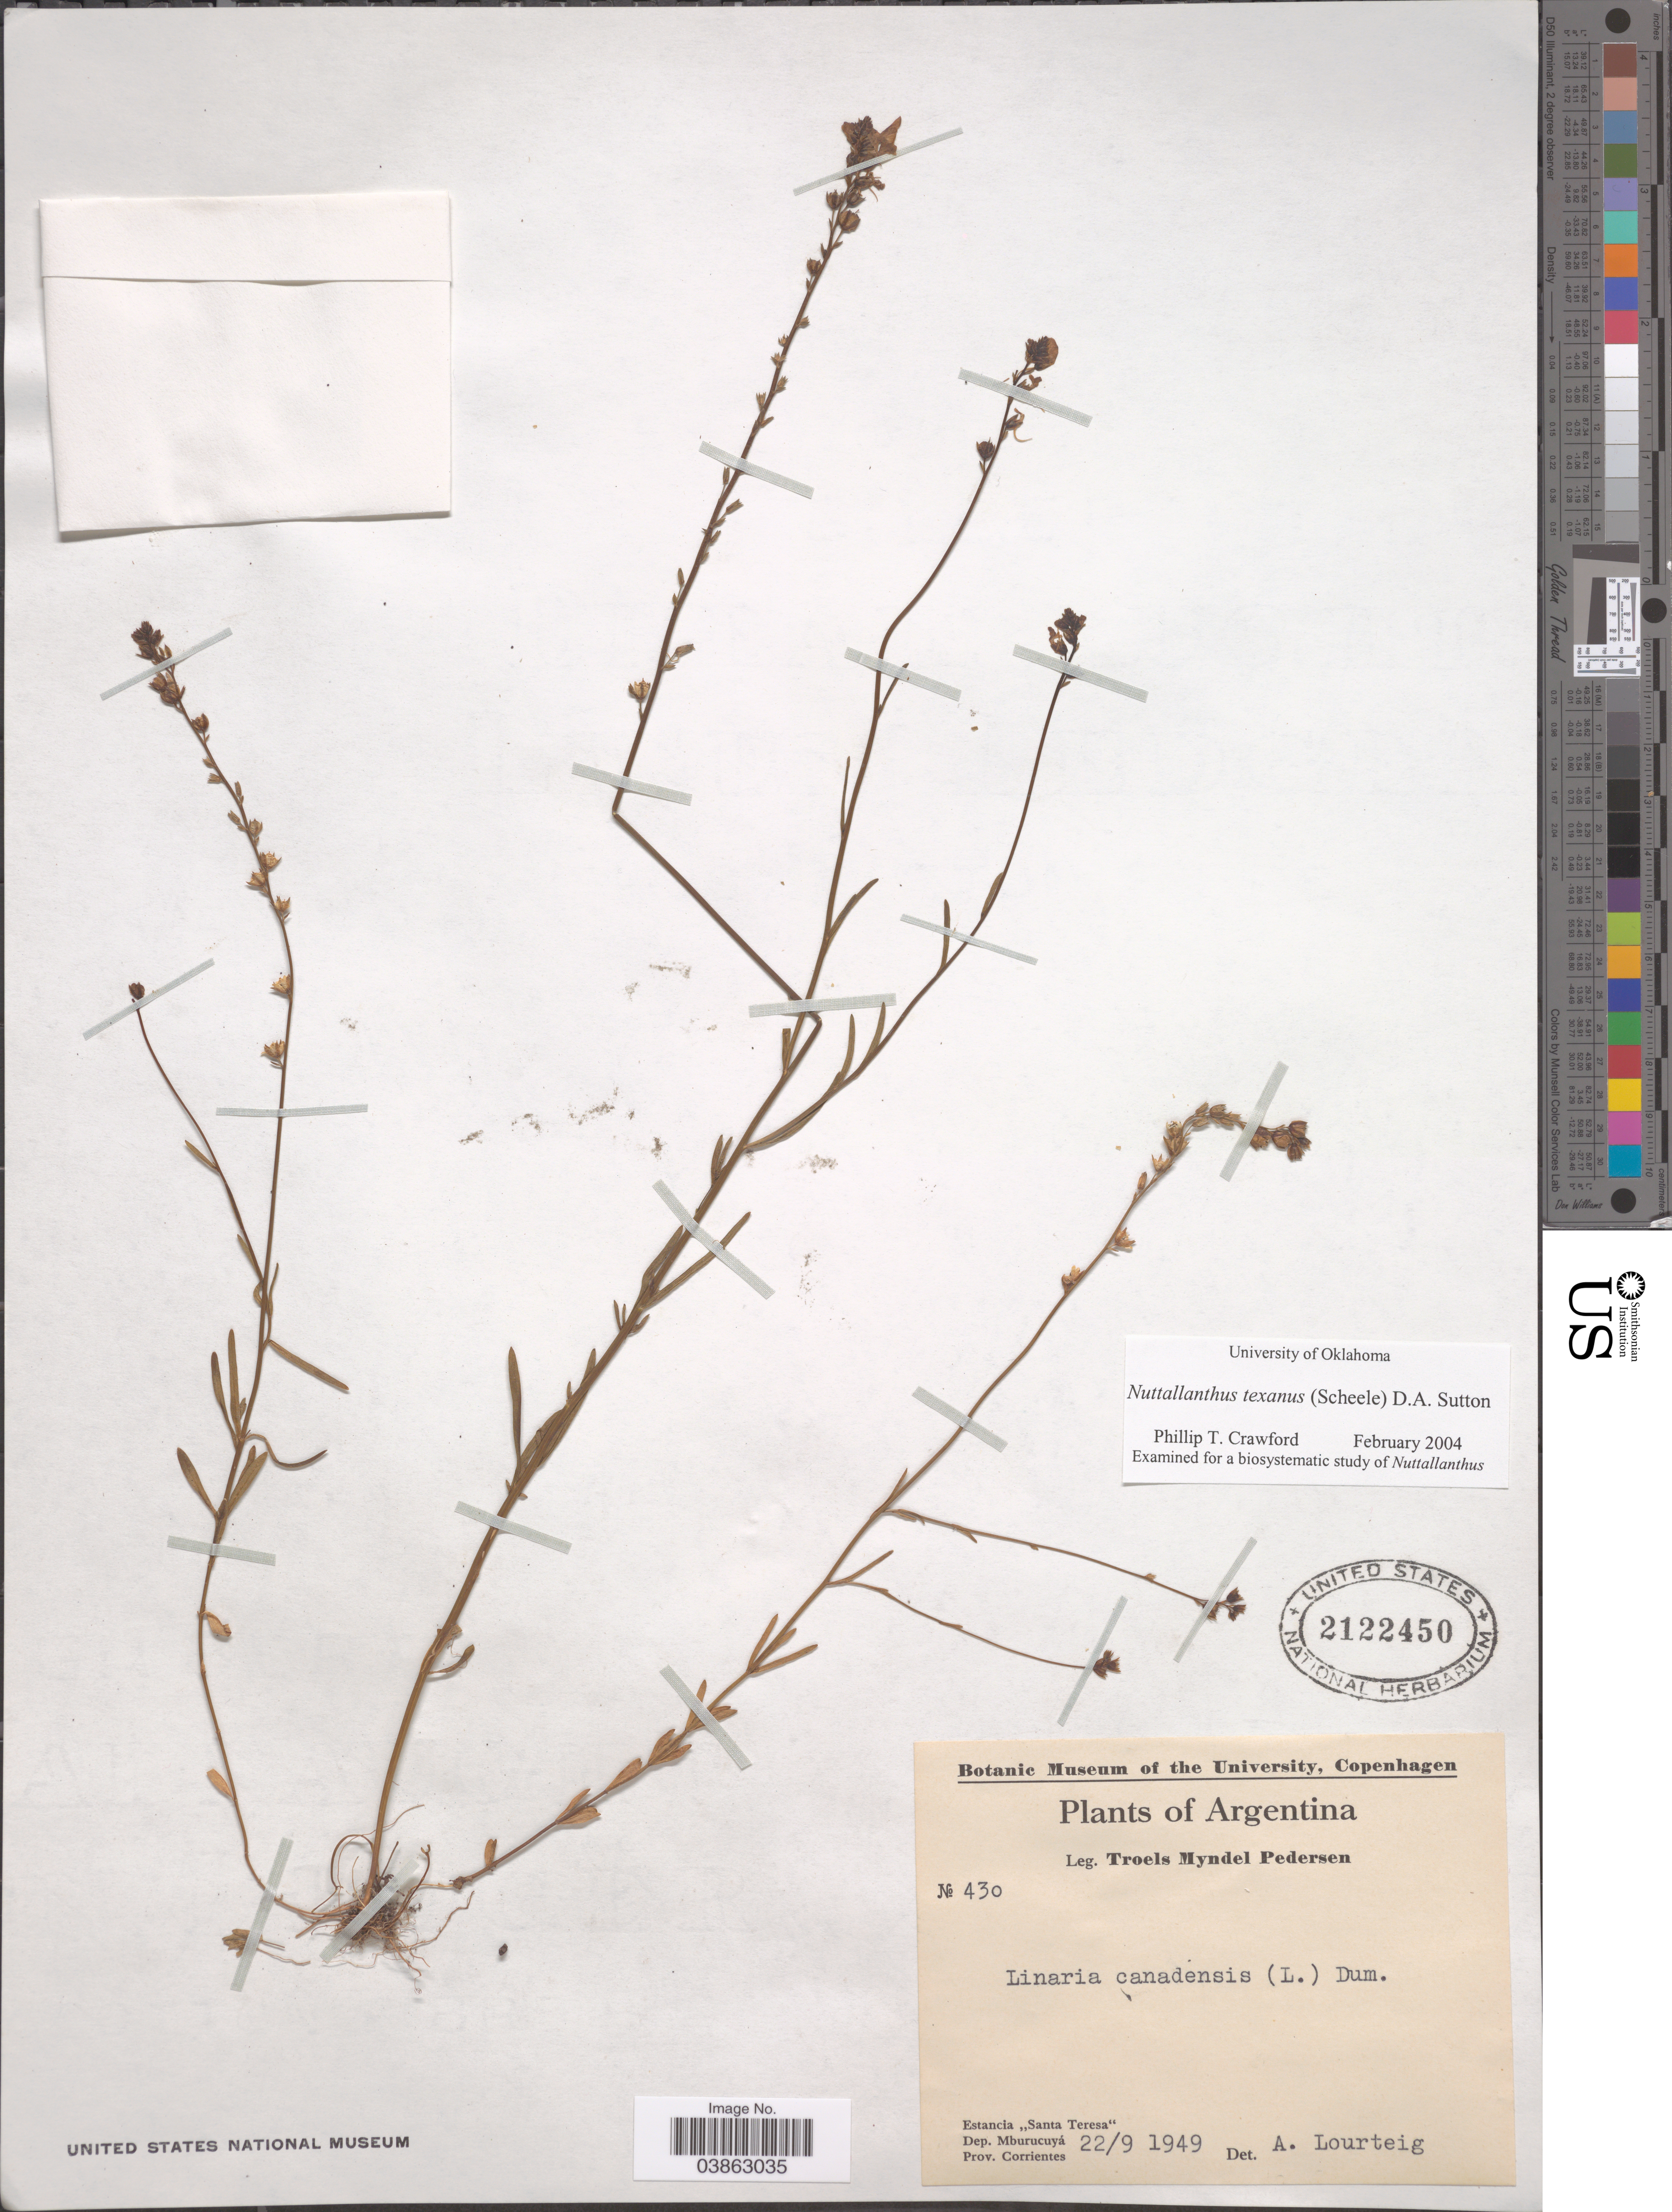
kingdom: Plantae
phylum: Tracheophyta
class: Magnoliopsida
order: Lamiales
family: Plantaginaceae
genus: Linaria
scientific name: Linaria texana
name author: Scheele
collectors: T. Pederson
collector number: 430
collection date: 1949-09-22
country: Argentina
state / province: Corrientes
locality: Estancia "Santa Teresa". Dep. Mburucuyá.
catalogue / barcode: US 2122450